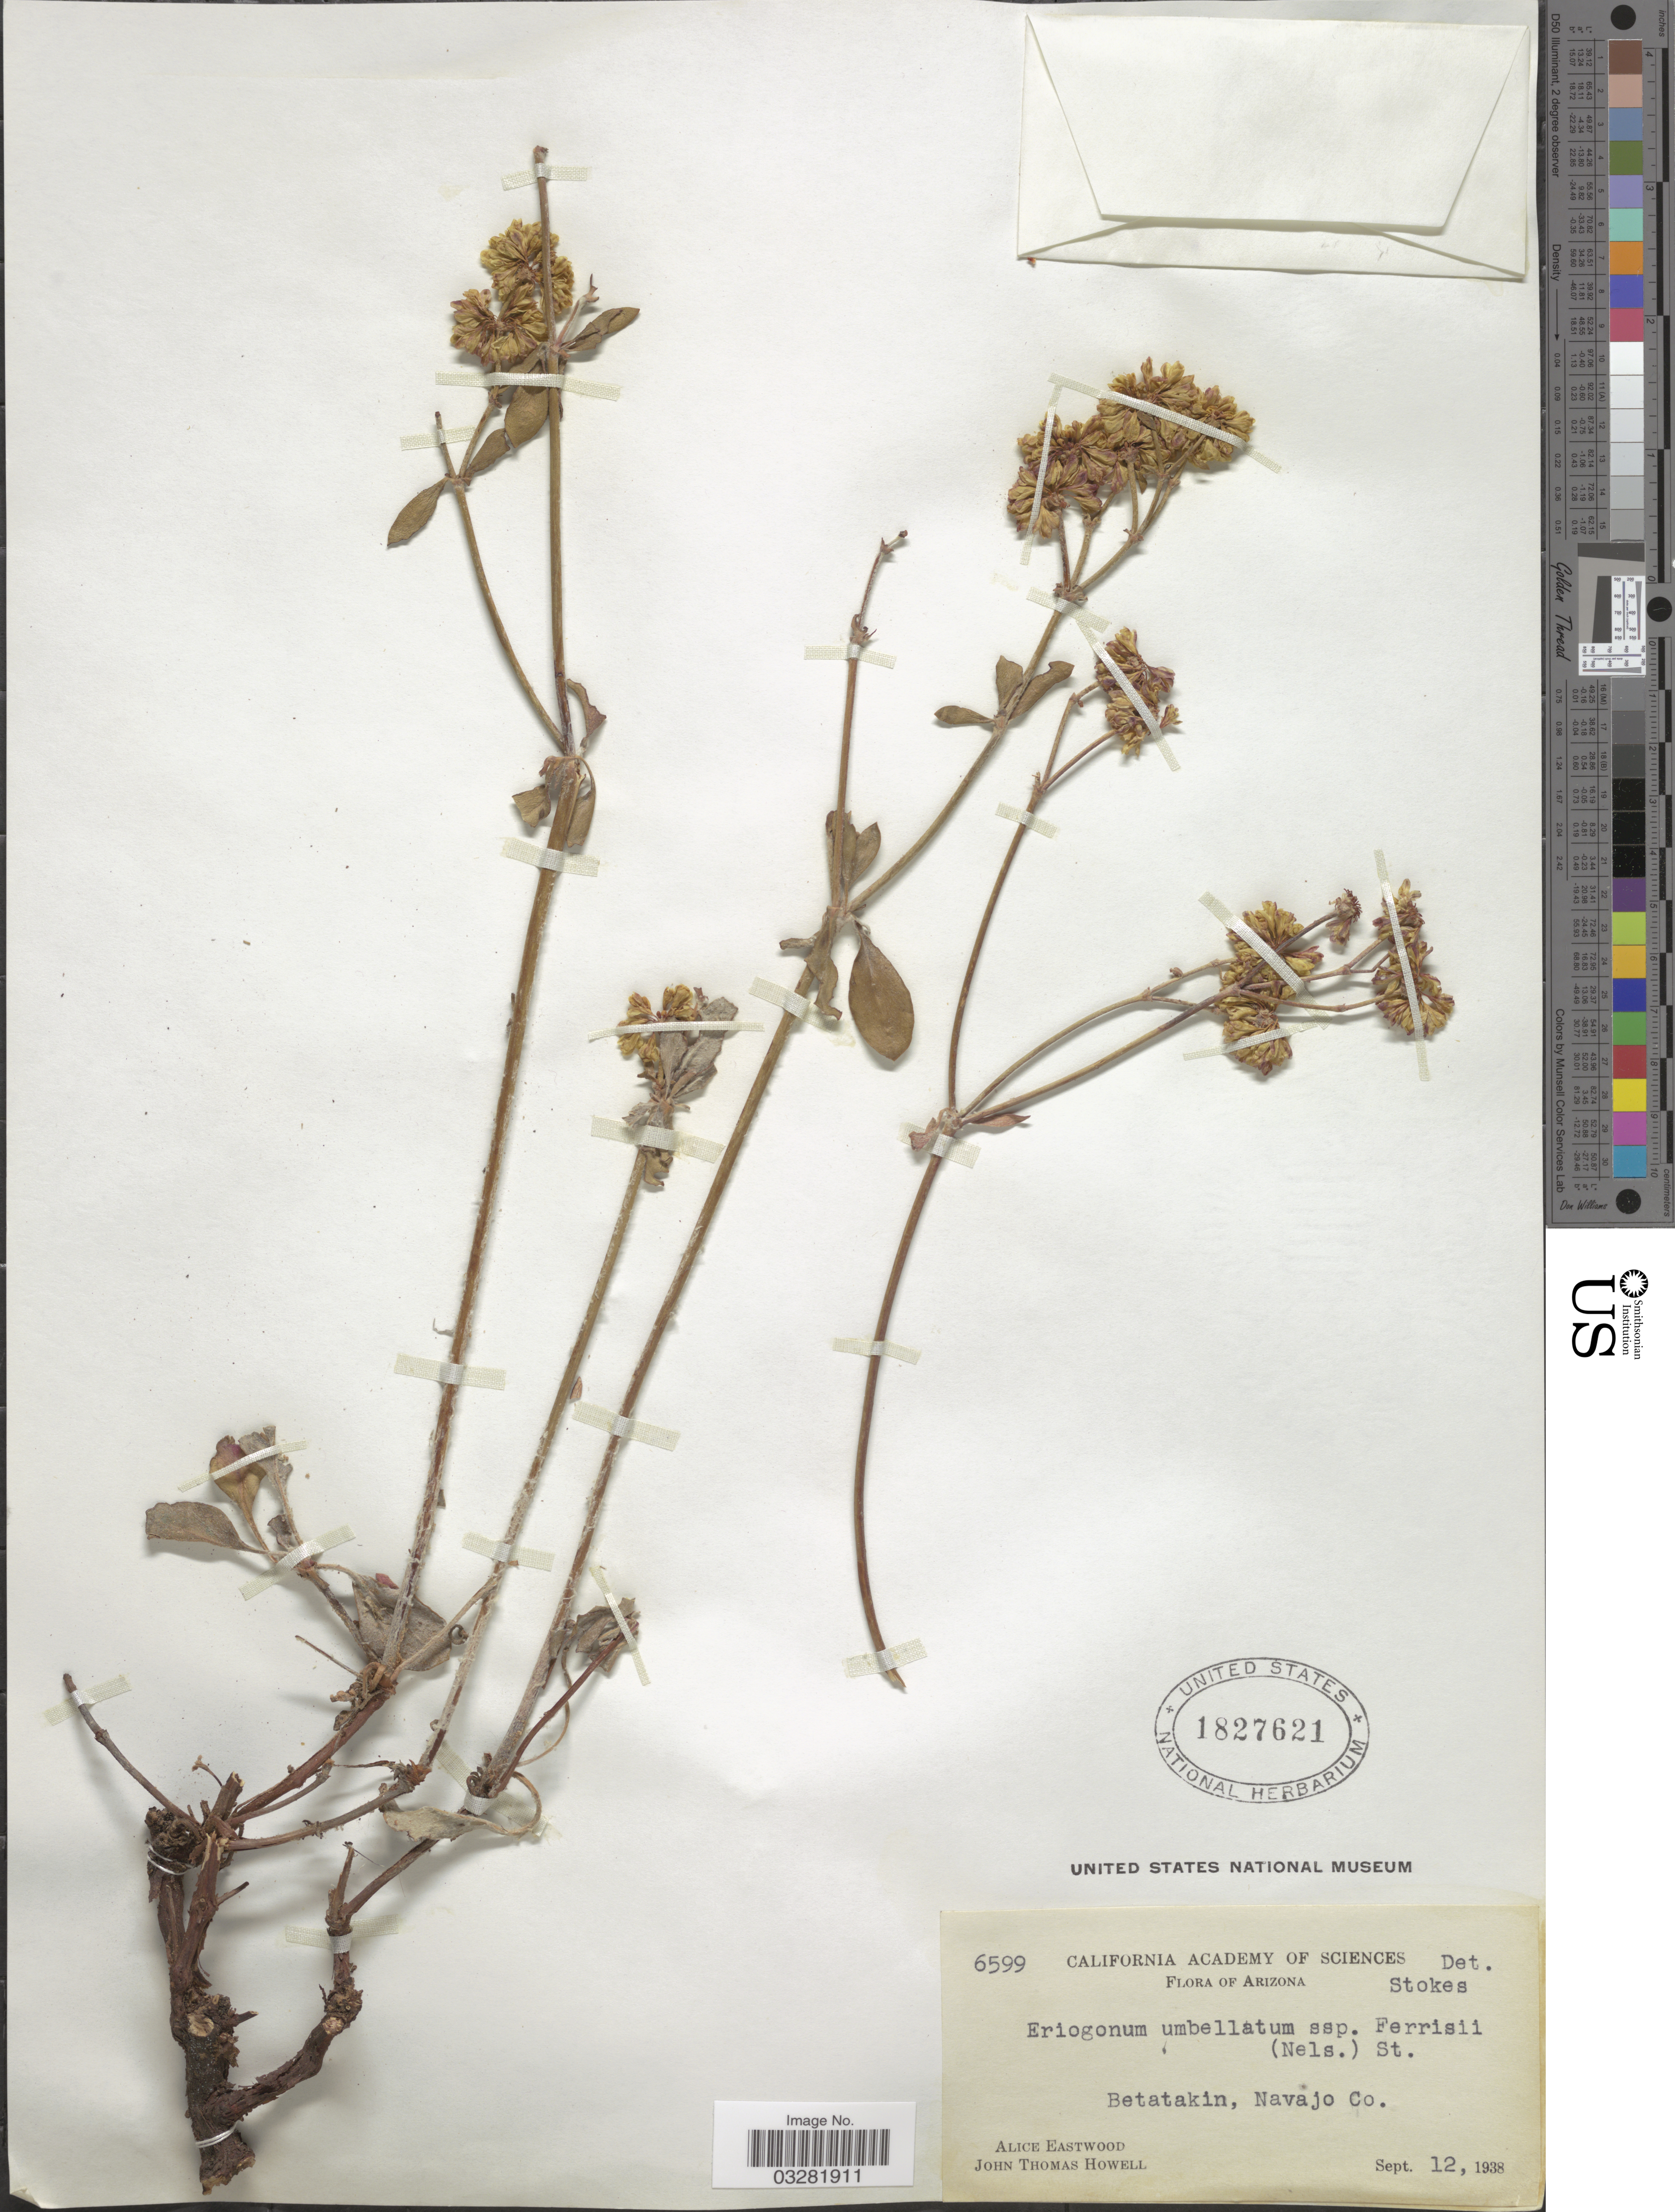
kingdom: Plantae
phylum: Tracheophyta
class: Magnoliopsida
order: Caryophyllales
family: Polygonaceae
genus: Eriogonum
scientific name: Eriogonum umbellatum var. subaridum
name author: S. Stokes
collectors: A. Eastwood & J. T. Howell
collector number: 6599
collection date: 1938-09-12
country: United States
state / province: Arizona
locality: Betatakin, Navajo Co.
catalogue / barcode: US 1827621